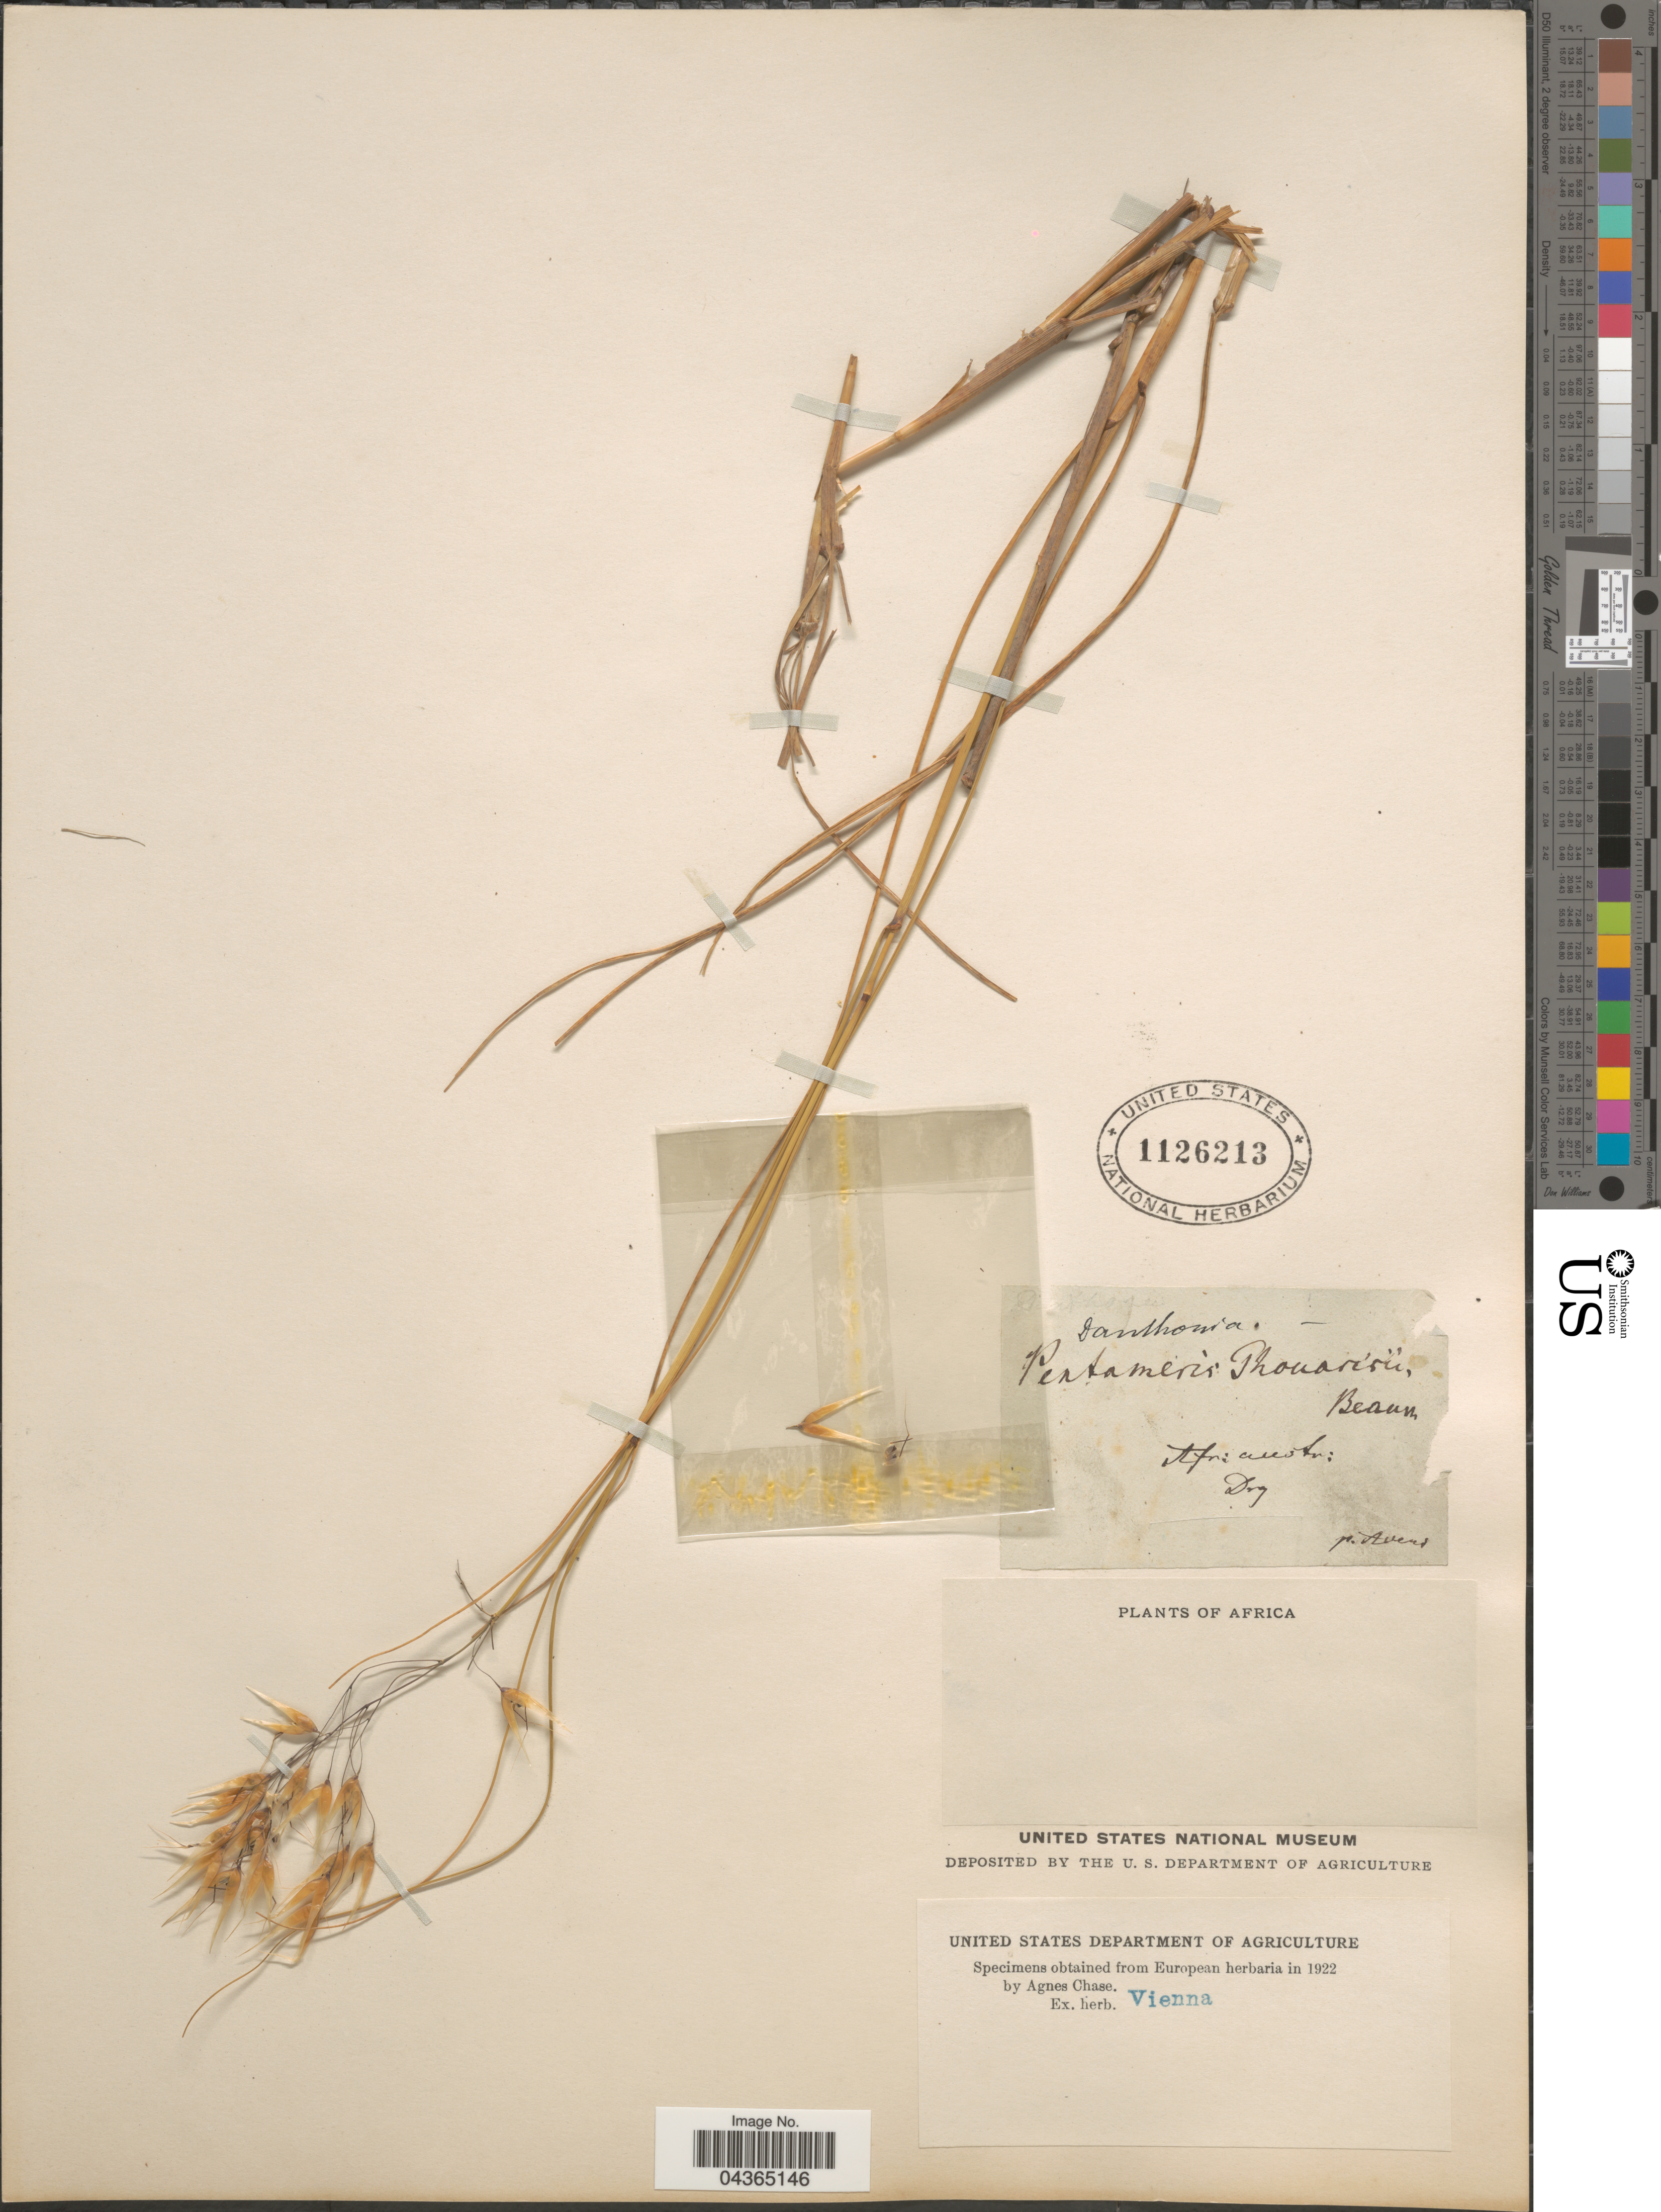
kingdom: Plantae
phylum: Tracheophyta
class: Liliopsida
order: Poales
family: Poaceae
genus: Pentameris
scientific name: Pentameris thuarii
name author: P. Beauv.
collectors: Dry.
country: South Africa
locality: Afr: austr: Africa.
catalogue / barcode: US 1126213